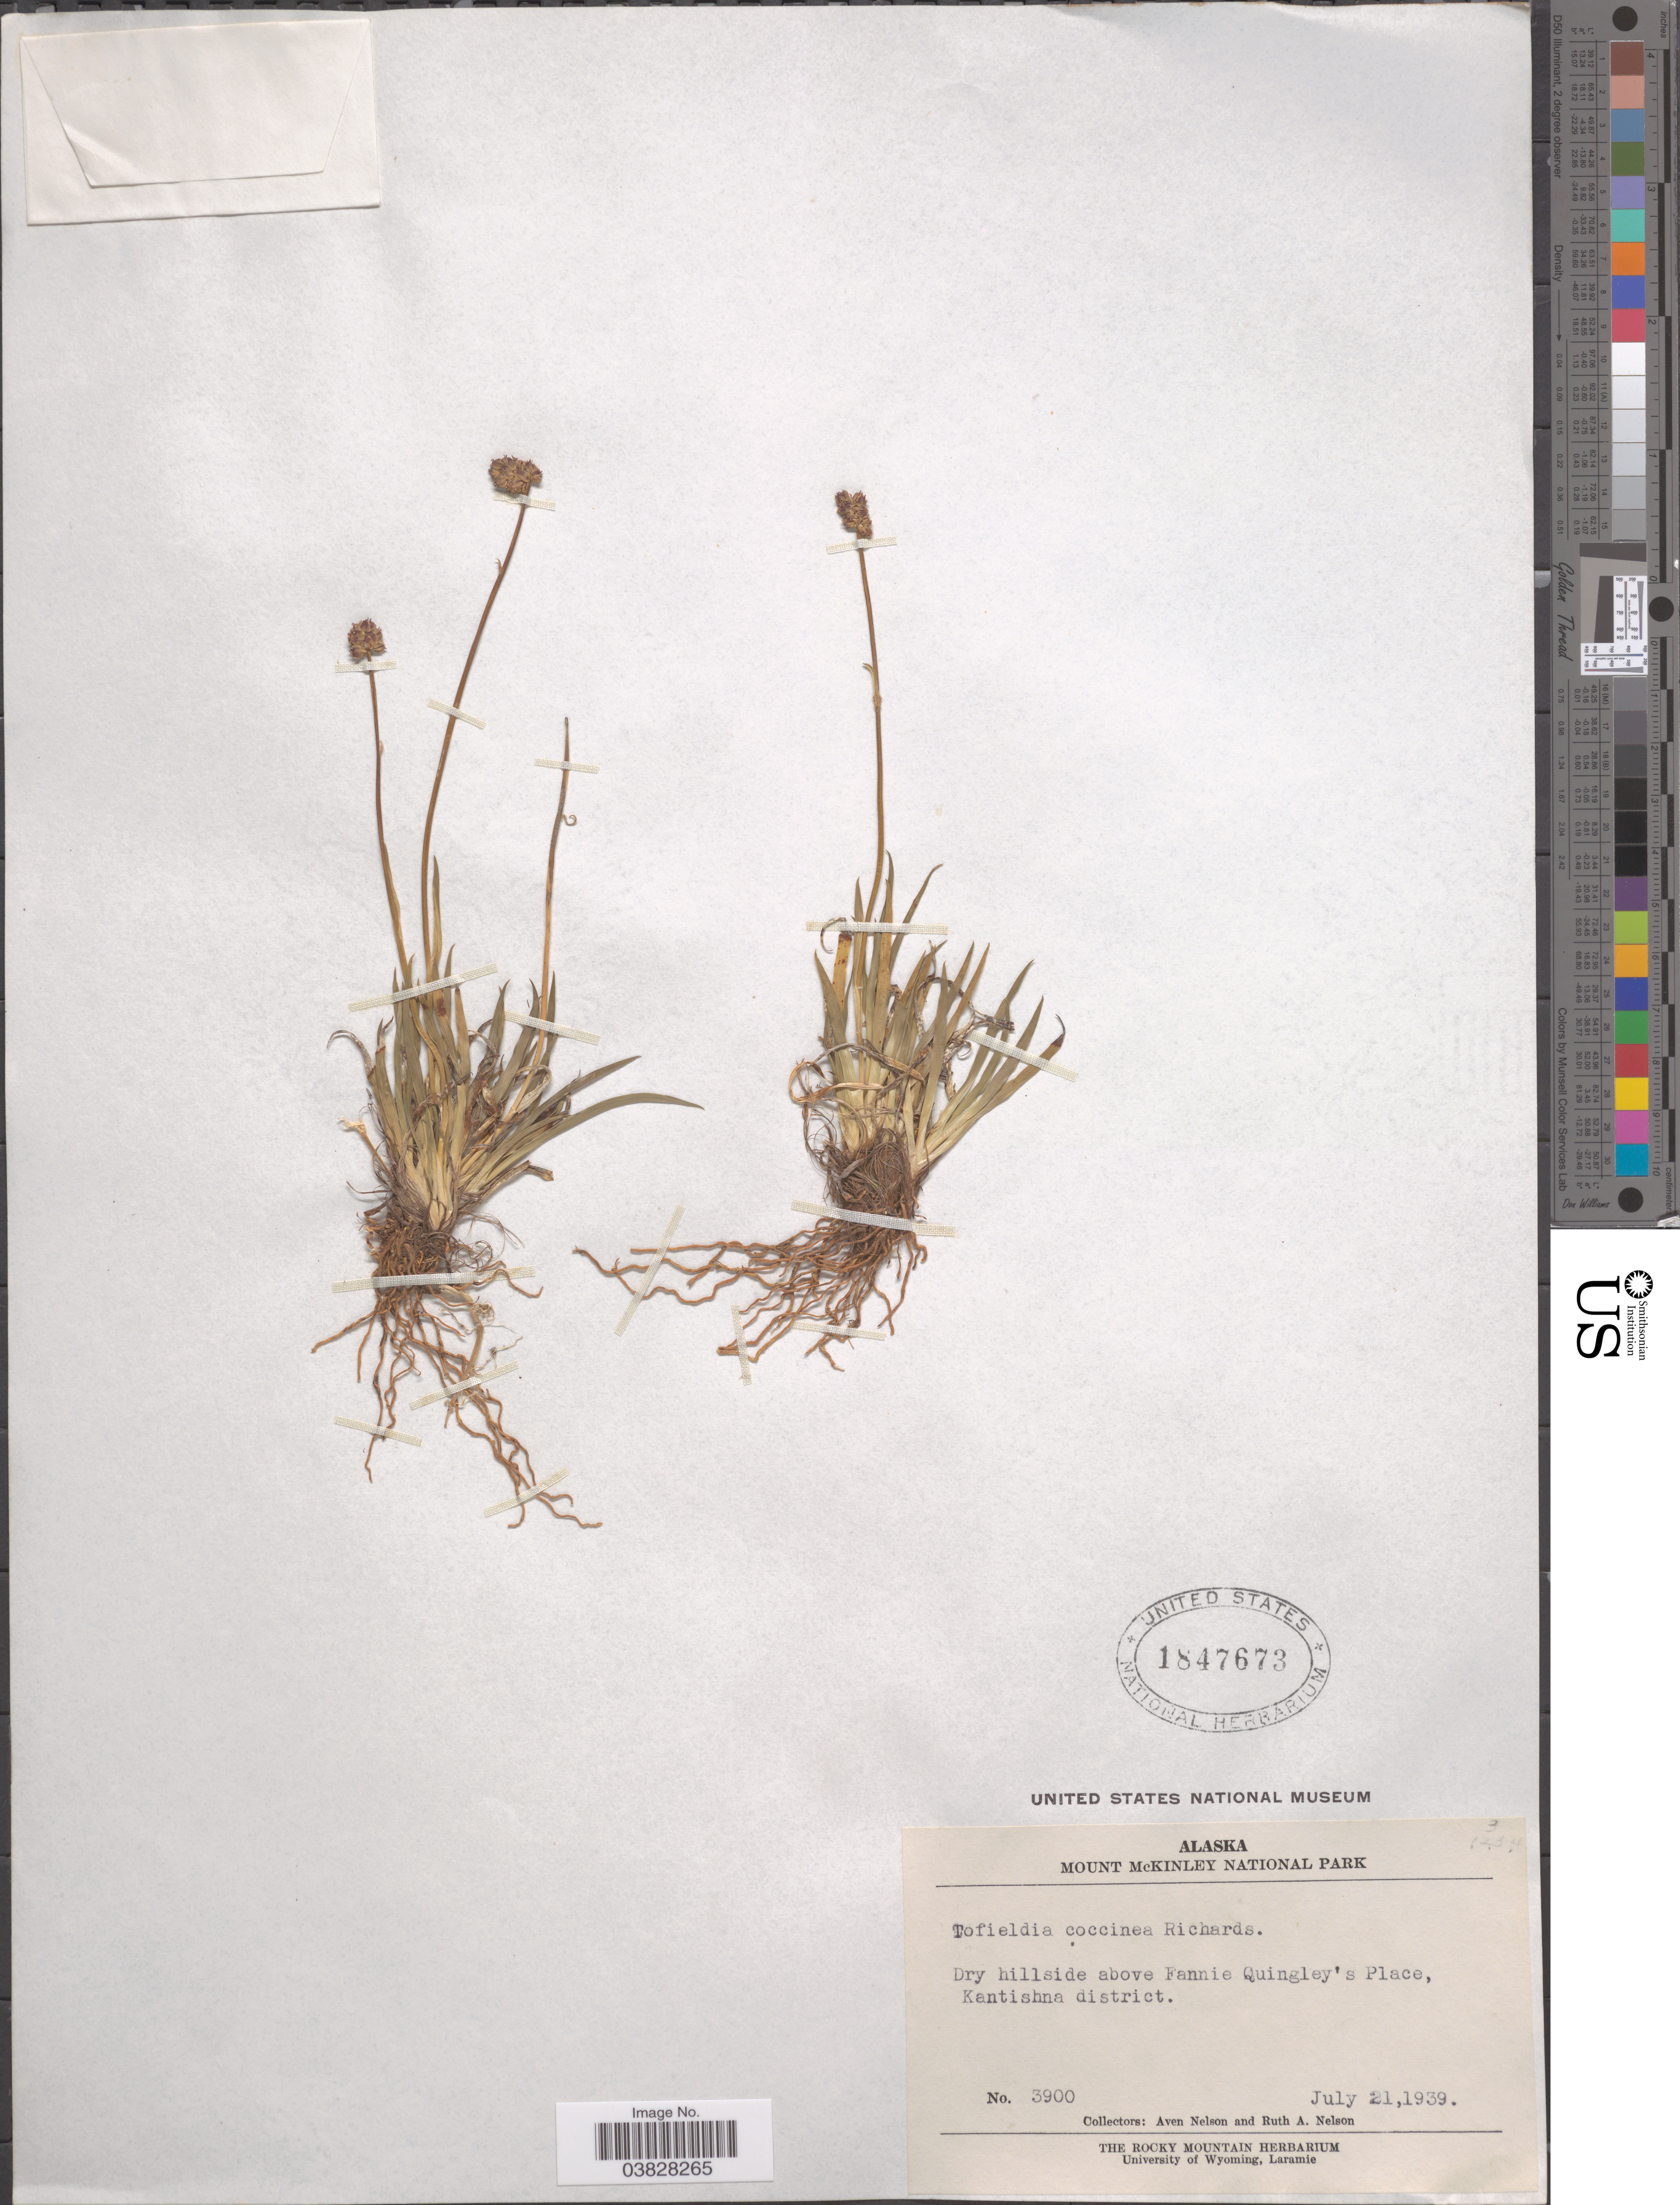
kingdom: Plantae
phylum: Tracheophyta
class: Liliopsida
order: Alismatales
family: Tofieldiaceae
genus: Tofieldia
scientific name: Tofieldia coccinea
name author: Richardson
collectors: A. Nelson & R. A. Nelson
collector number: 3900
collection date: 1939-07-21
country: United States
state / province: Alaska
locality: Mount McKinley National Park. Above Fannie Quingley's Place, Kantishna district.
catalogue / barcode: US 1847673